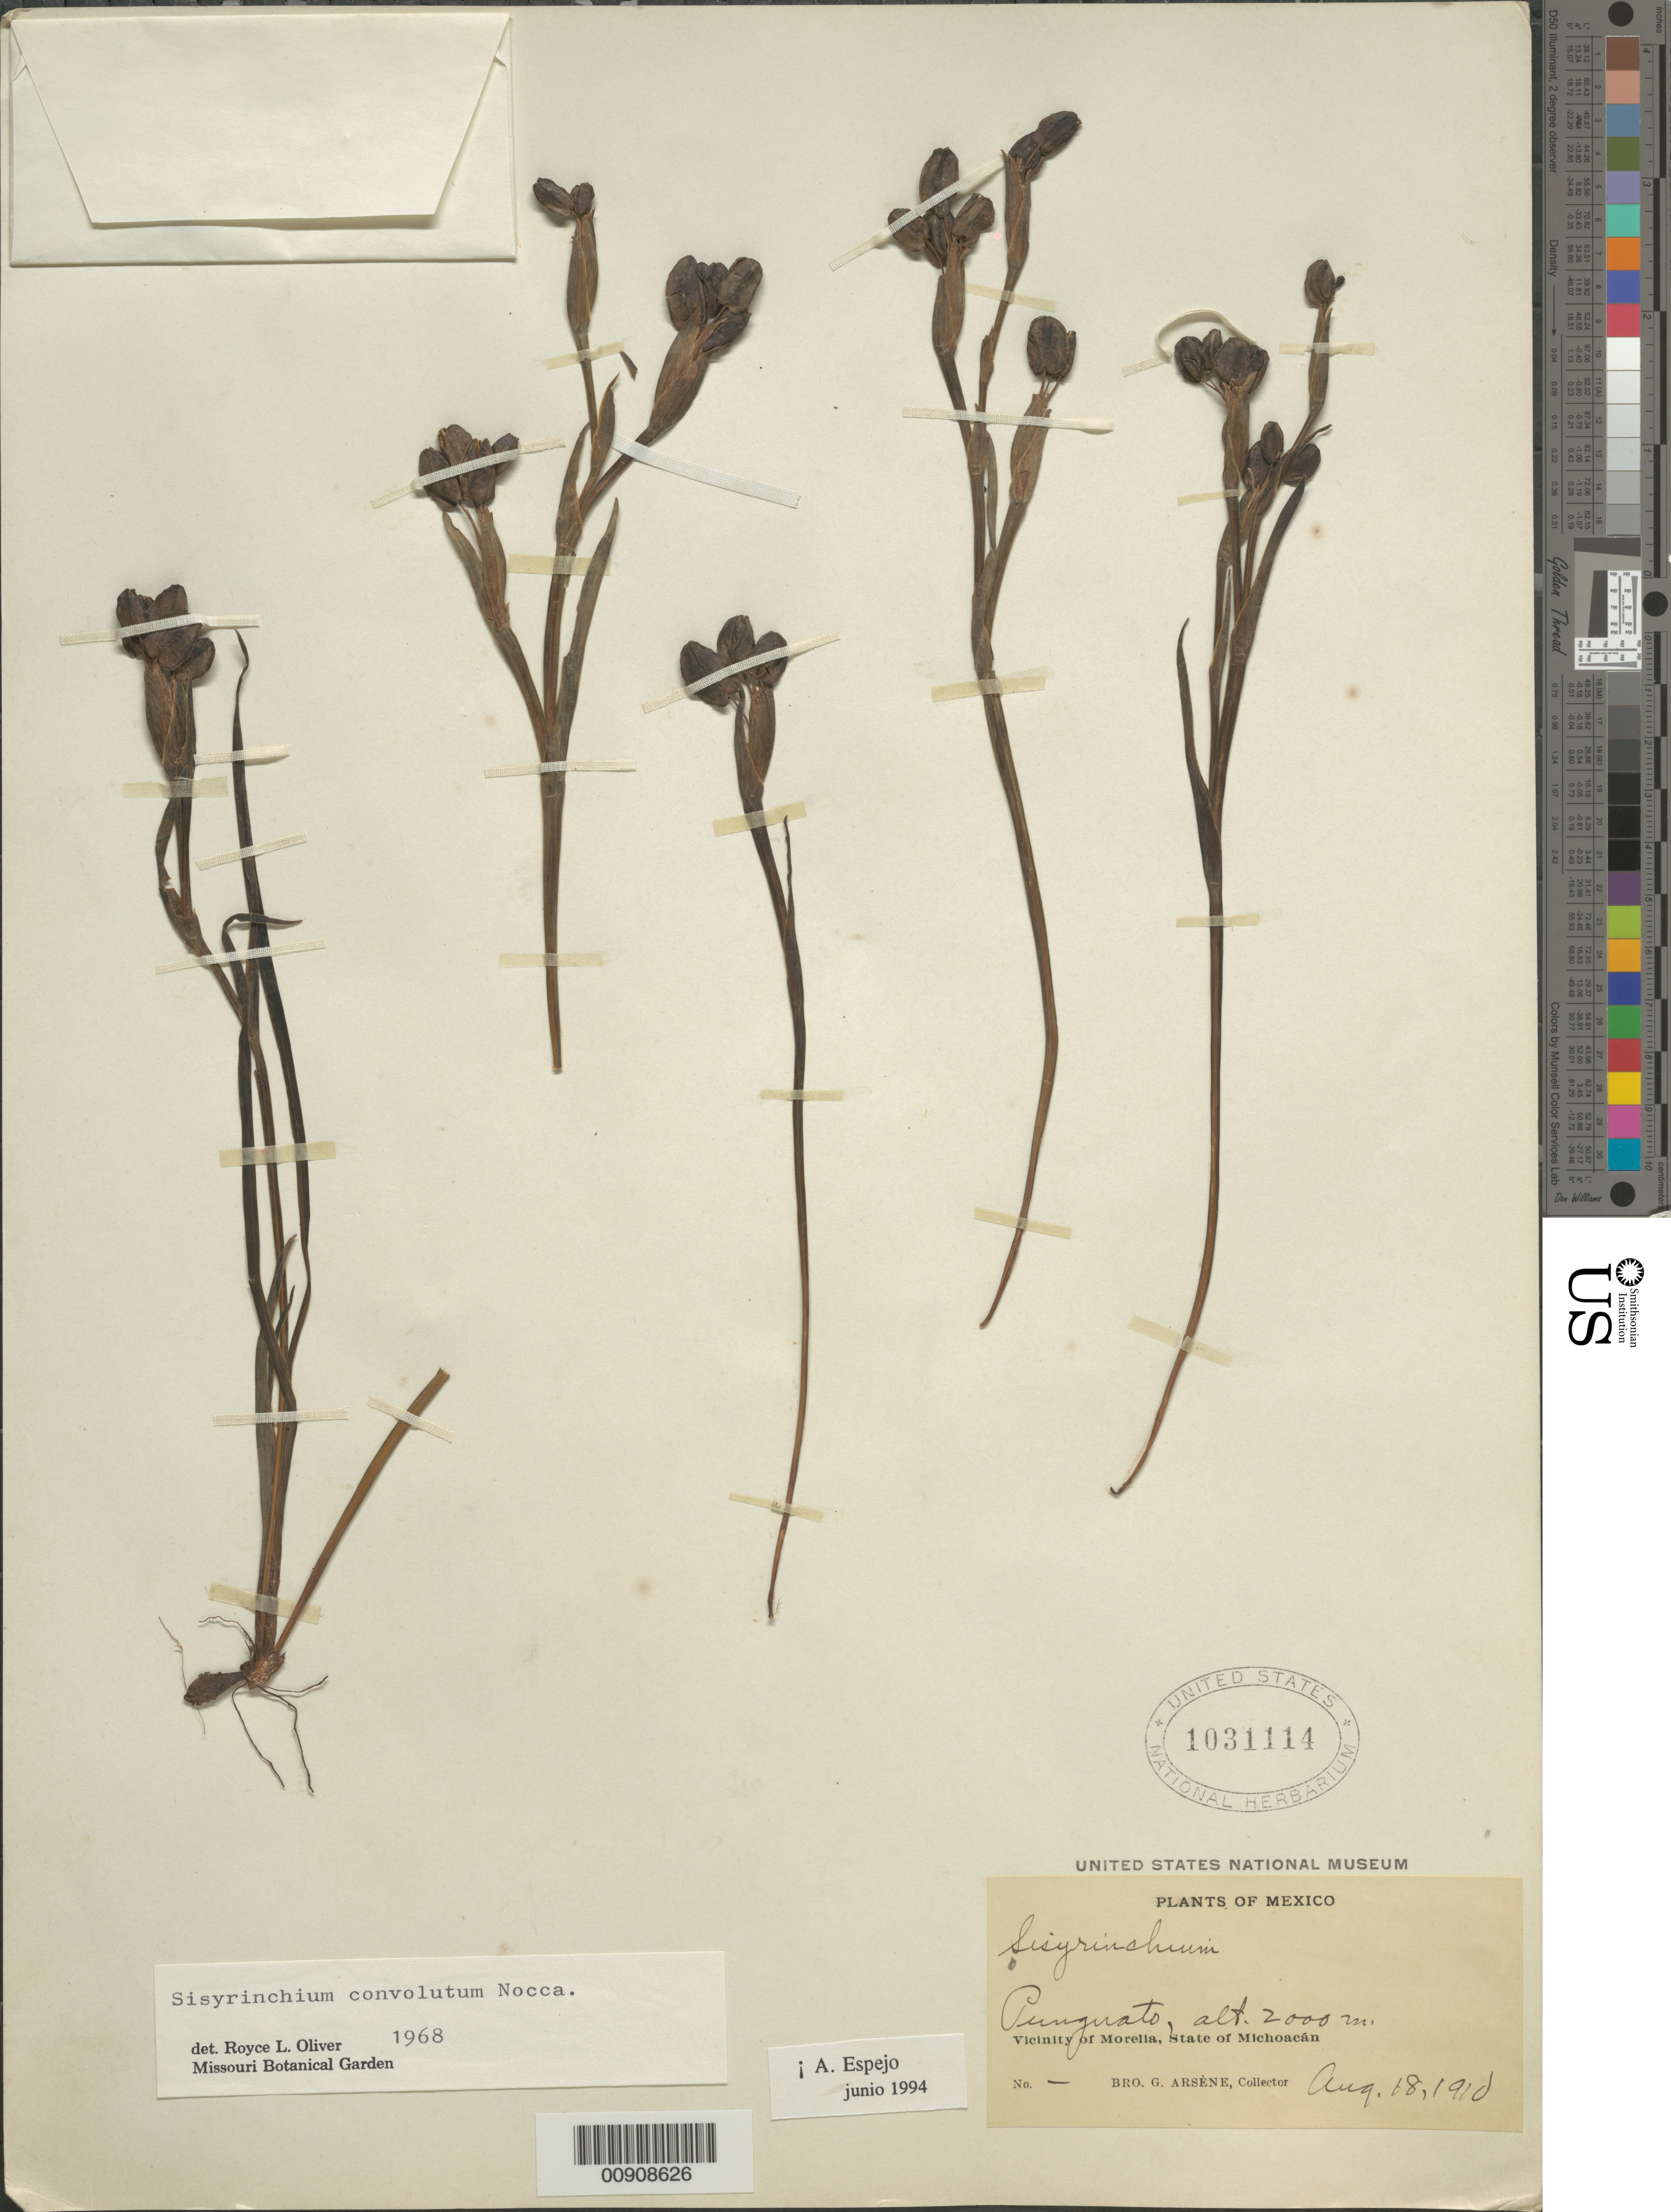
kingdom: Plantae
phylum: Tracheophyta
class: Liliopsida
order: Asparagales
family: Iridaceae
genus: Sisyrinchium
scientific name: Sisyrinchium convolutum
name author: Nocca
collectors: Bro. G. Arsène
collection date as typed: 18 Aug 1910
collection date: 1910-08-18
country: Mexico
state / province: Michoacán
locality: Punguato. Vicinity of Morelia, State of Michoacán.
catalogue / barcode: US 1031114